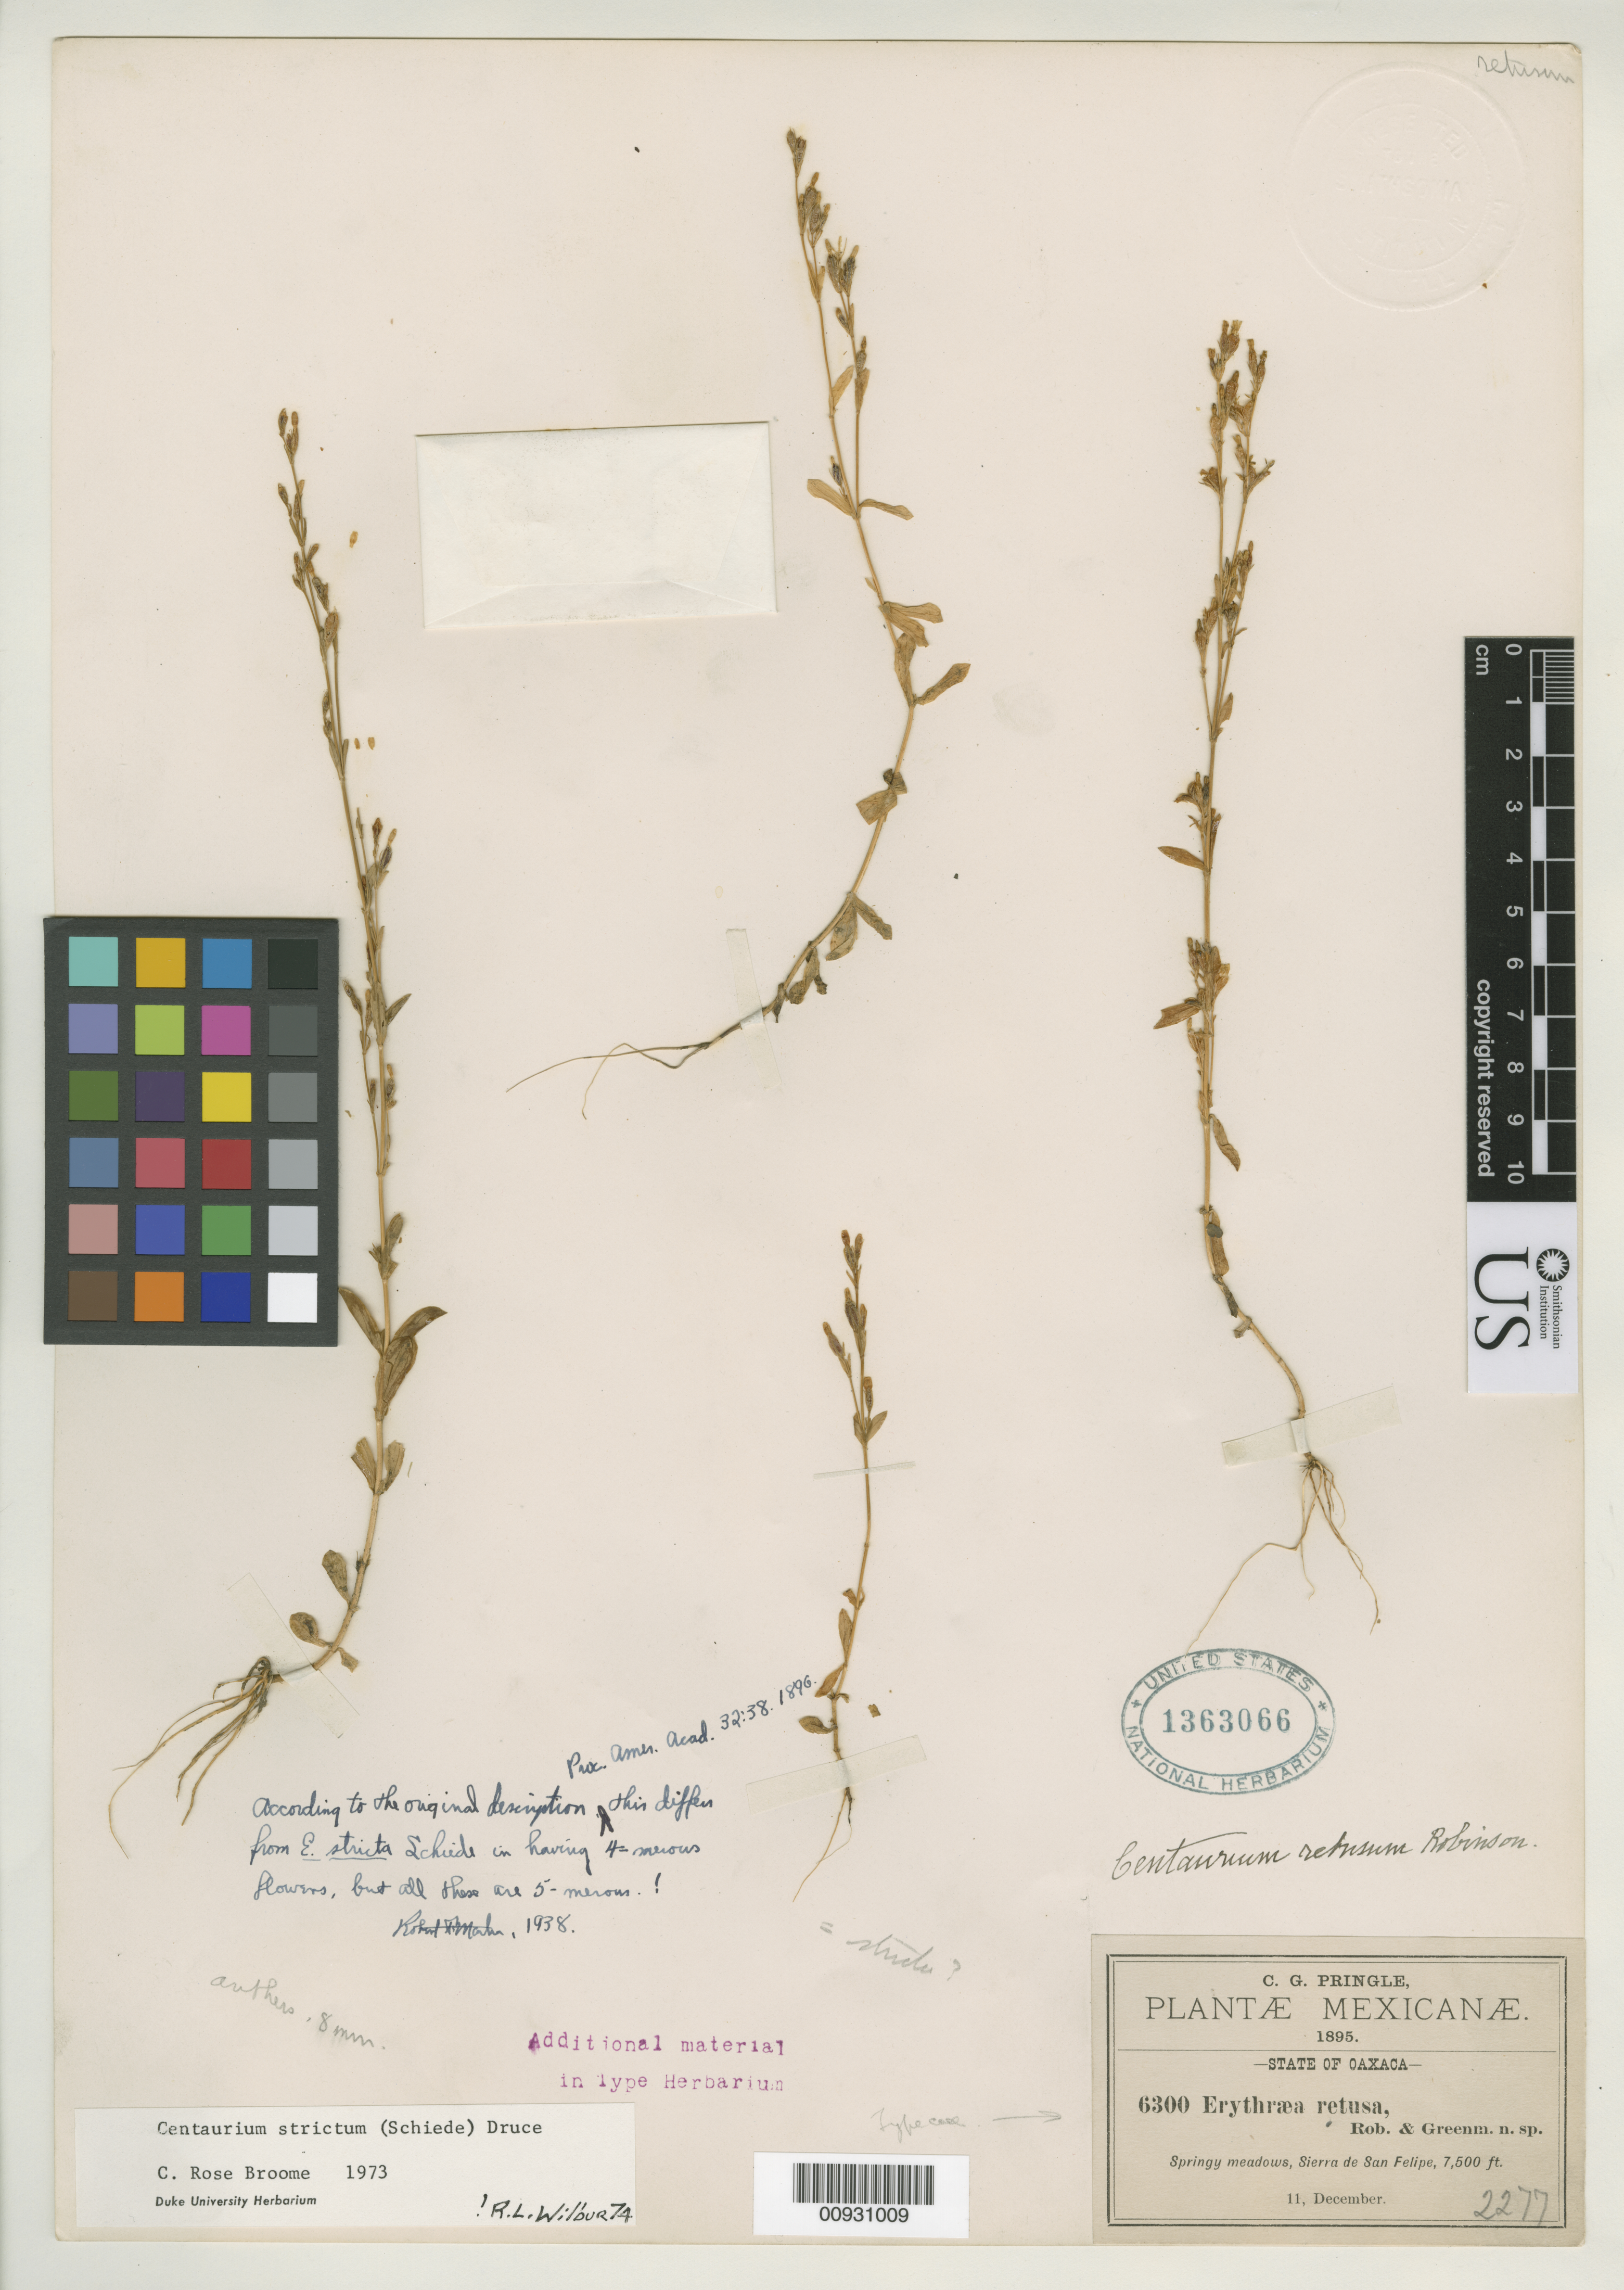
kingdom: Plantae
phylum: Tracheophyta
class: Magnoliopsida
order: Gentianales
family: Gentianaceae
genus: Erythraea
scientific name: Erythraea retusa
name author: B.L. Rob. & Greenm.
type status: Isotype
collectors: C. G. Pringle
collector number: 6300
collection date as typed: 11 Dec 1895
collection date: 1895-12-11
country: Mexico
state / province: Oaxaca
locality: Sierra de San Felipe.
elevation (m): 2286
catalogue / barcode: US 1363066